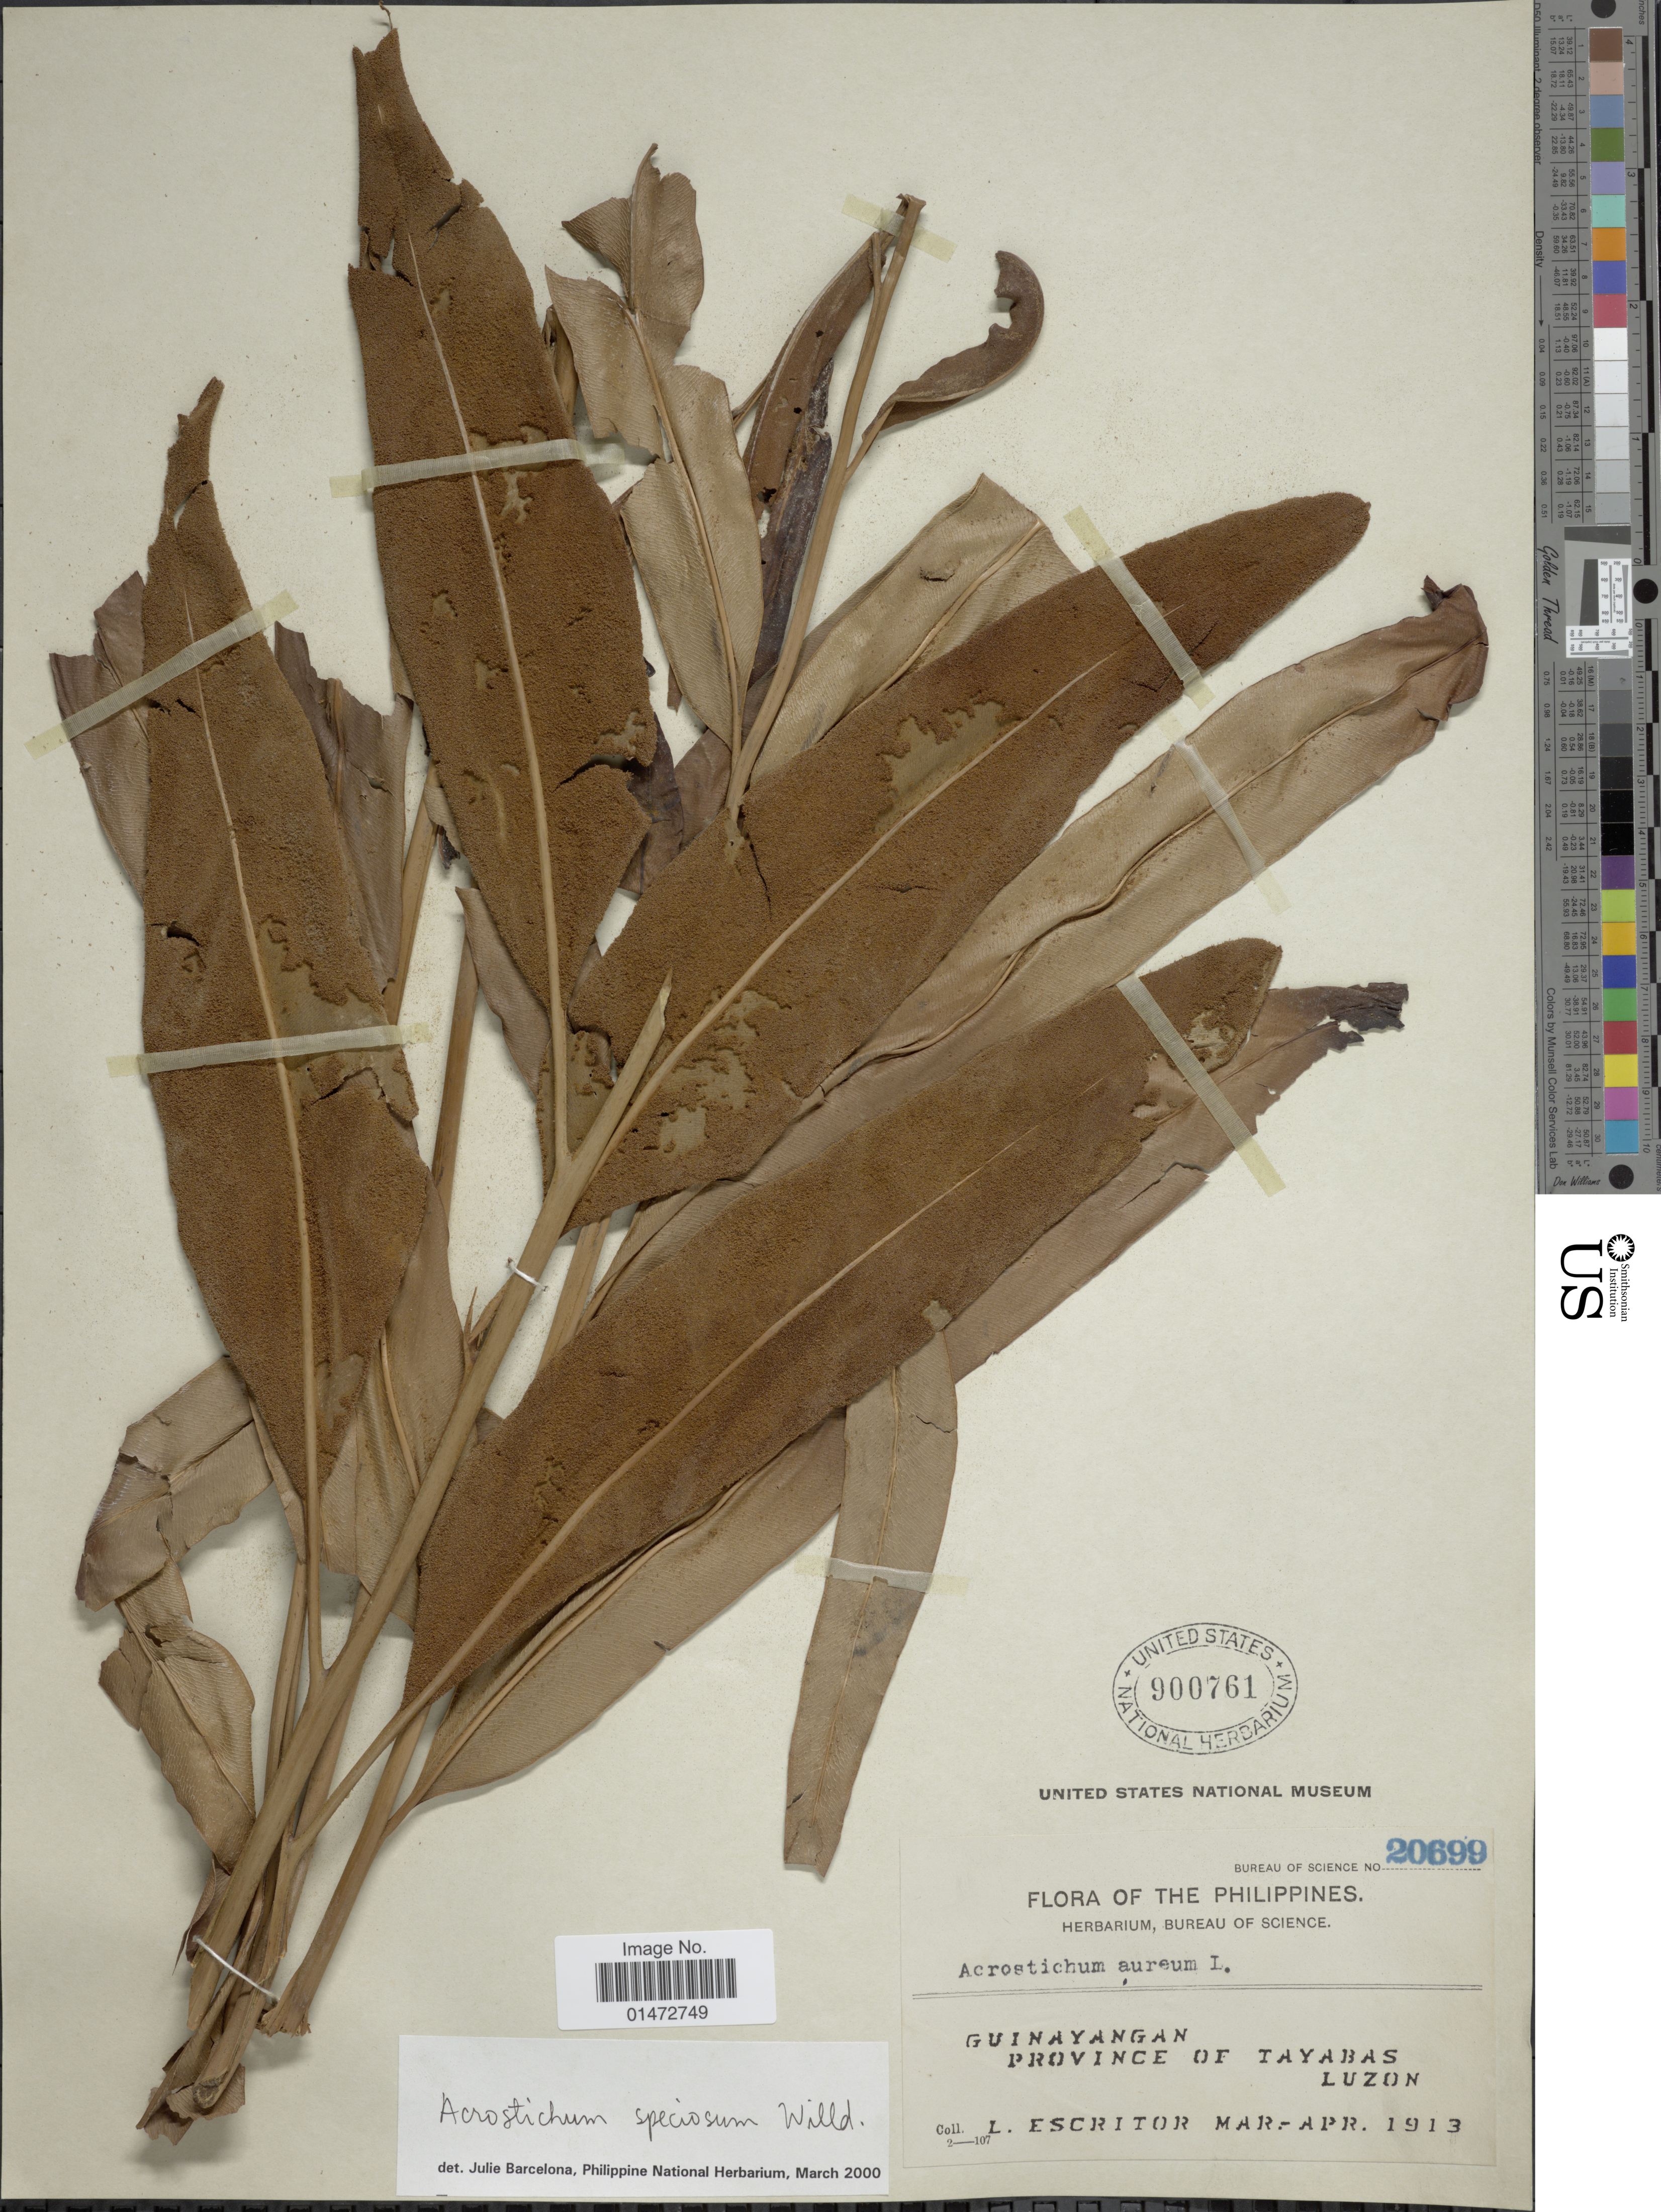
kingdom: Plantae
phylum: Tracheophyta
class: Polypodiopsida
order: Polypodiales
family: Pteridaceae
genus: Acrostichum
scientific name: Acrostichum speciosum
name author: Willd.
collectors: L. Escritor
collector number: Bureau of Science 20699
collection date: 1913-03/1913-04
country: Philippines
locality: Guinayangan, Province of Tayabas, Luzon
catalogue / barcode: US 900761